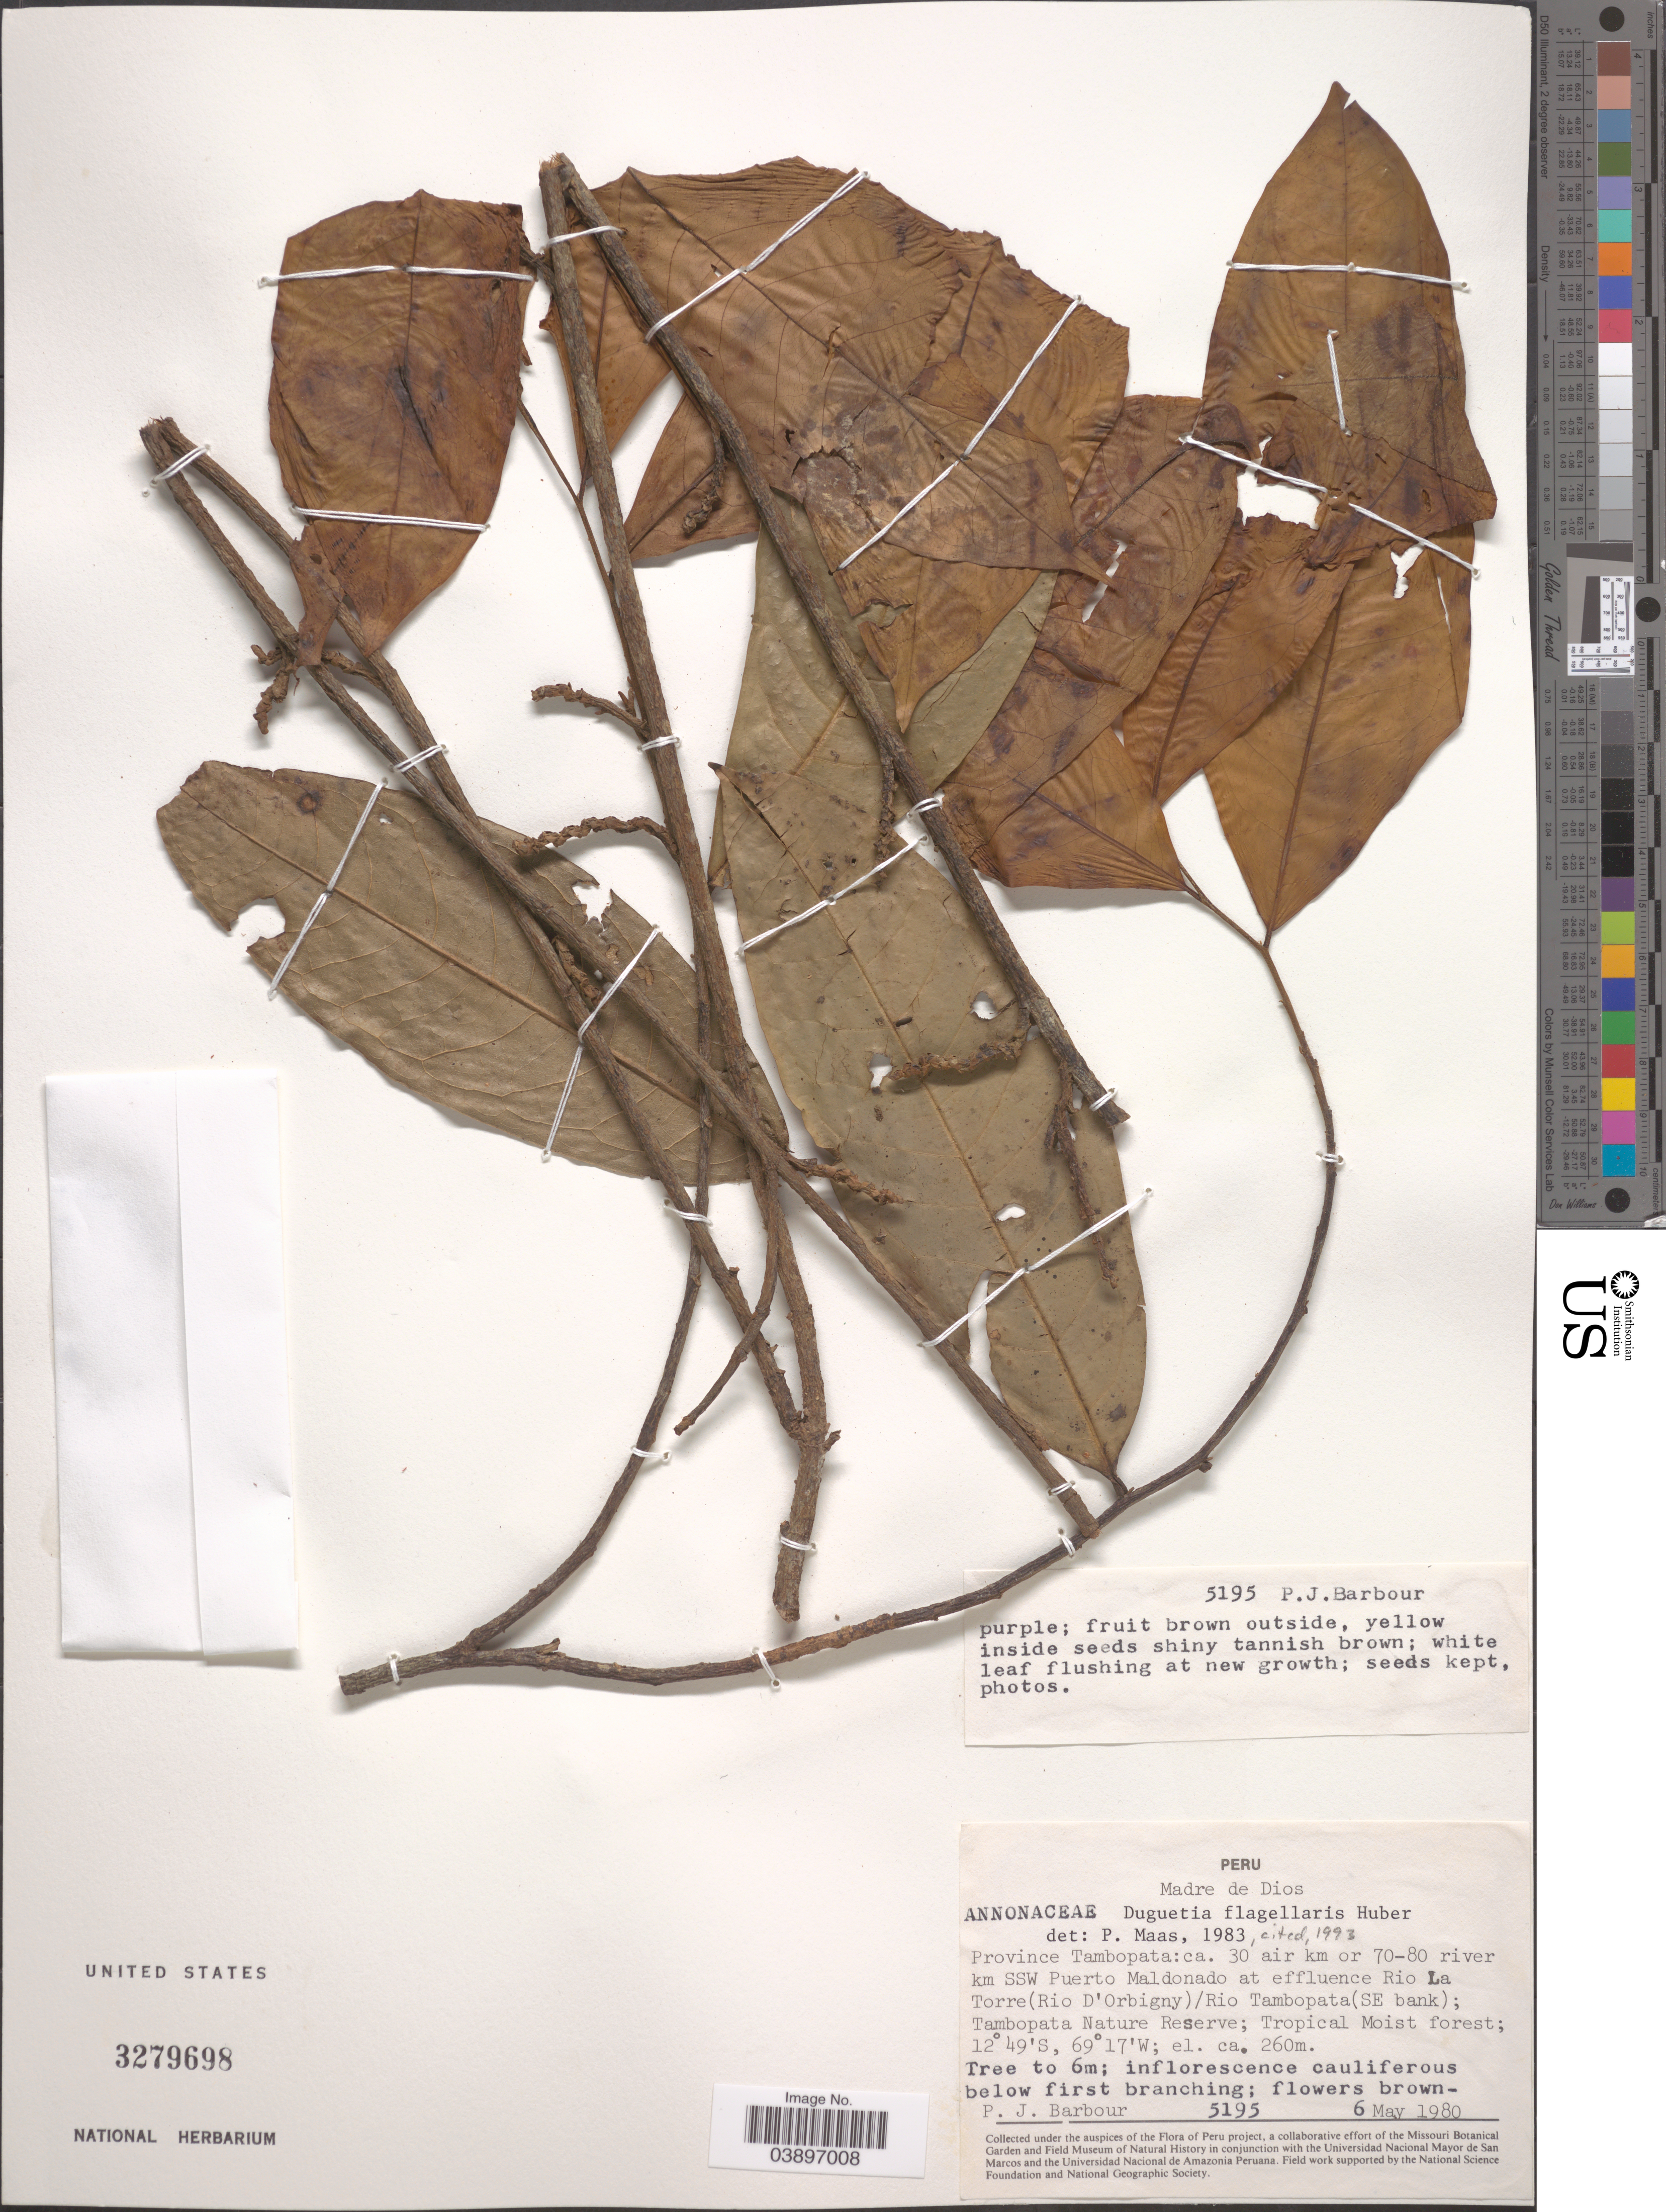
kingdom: Plantae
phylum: Tracheophyta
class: Magnoliopsida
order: Magnoliales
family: Annonaceae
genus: Duguetia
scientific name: Duguetia flagellaris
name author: Huber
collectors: P. Barbour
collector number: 5195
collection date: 1980-05-06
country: Peru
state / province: Madre de Dios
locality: Province Tambopata: ca. 30 air km or 70-80 river km SSW Puerto Maldonado at effluence Rioi La Torre (Rio D'Orbigny)/Rio Tambopata (SE bank); Tambopata Nature Reserve; Tropical Moist forest.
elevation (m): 260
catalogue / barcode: US 3279698